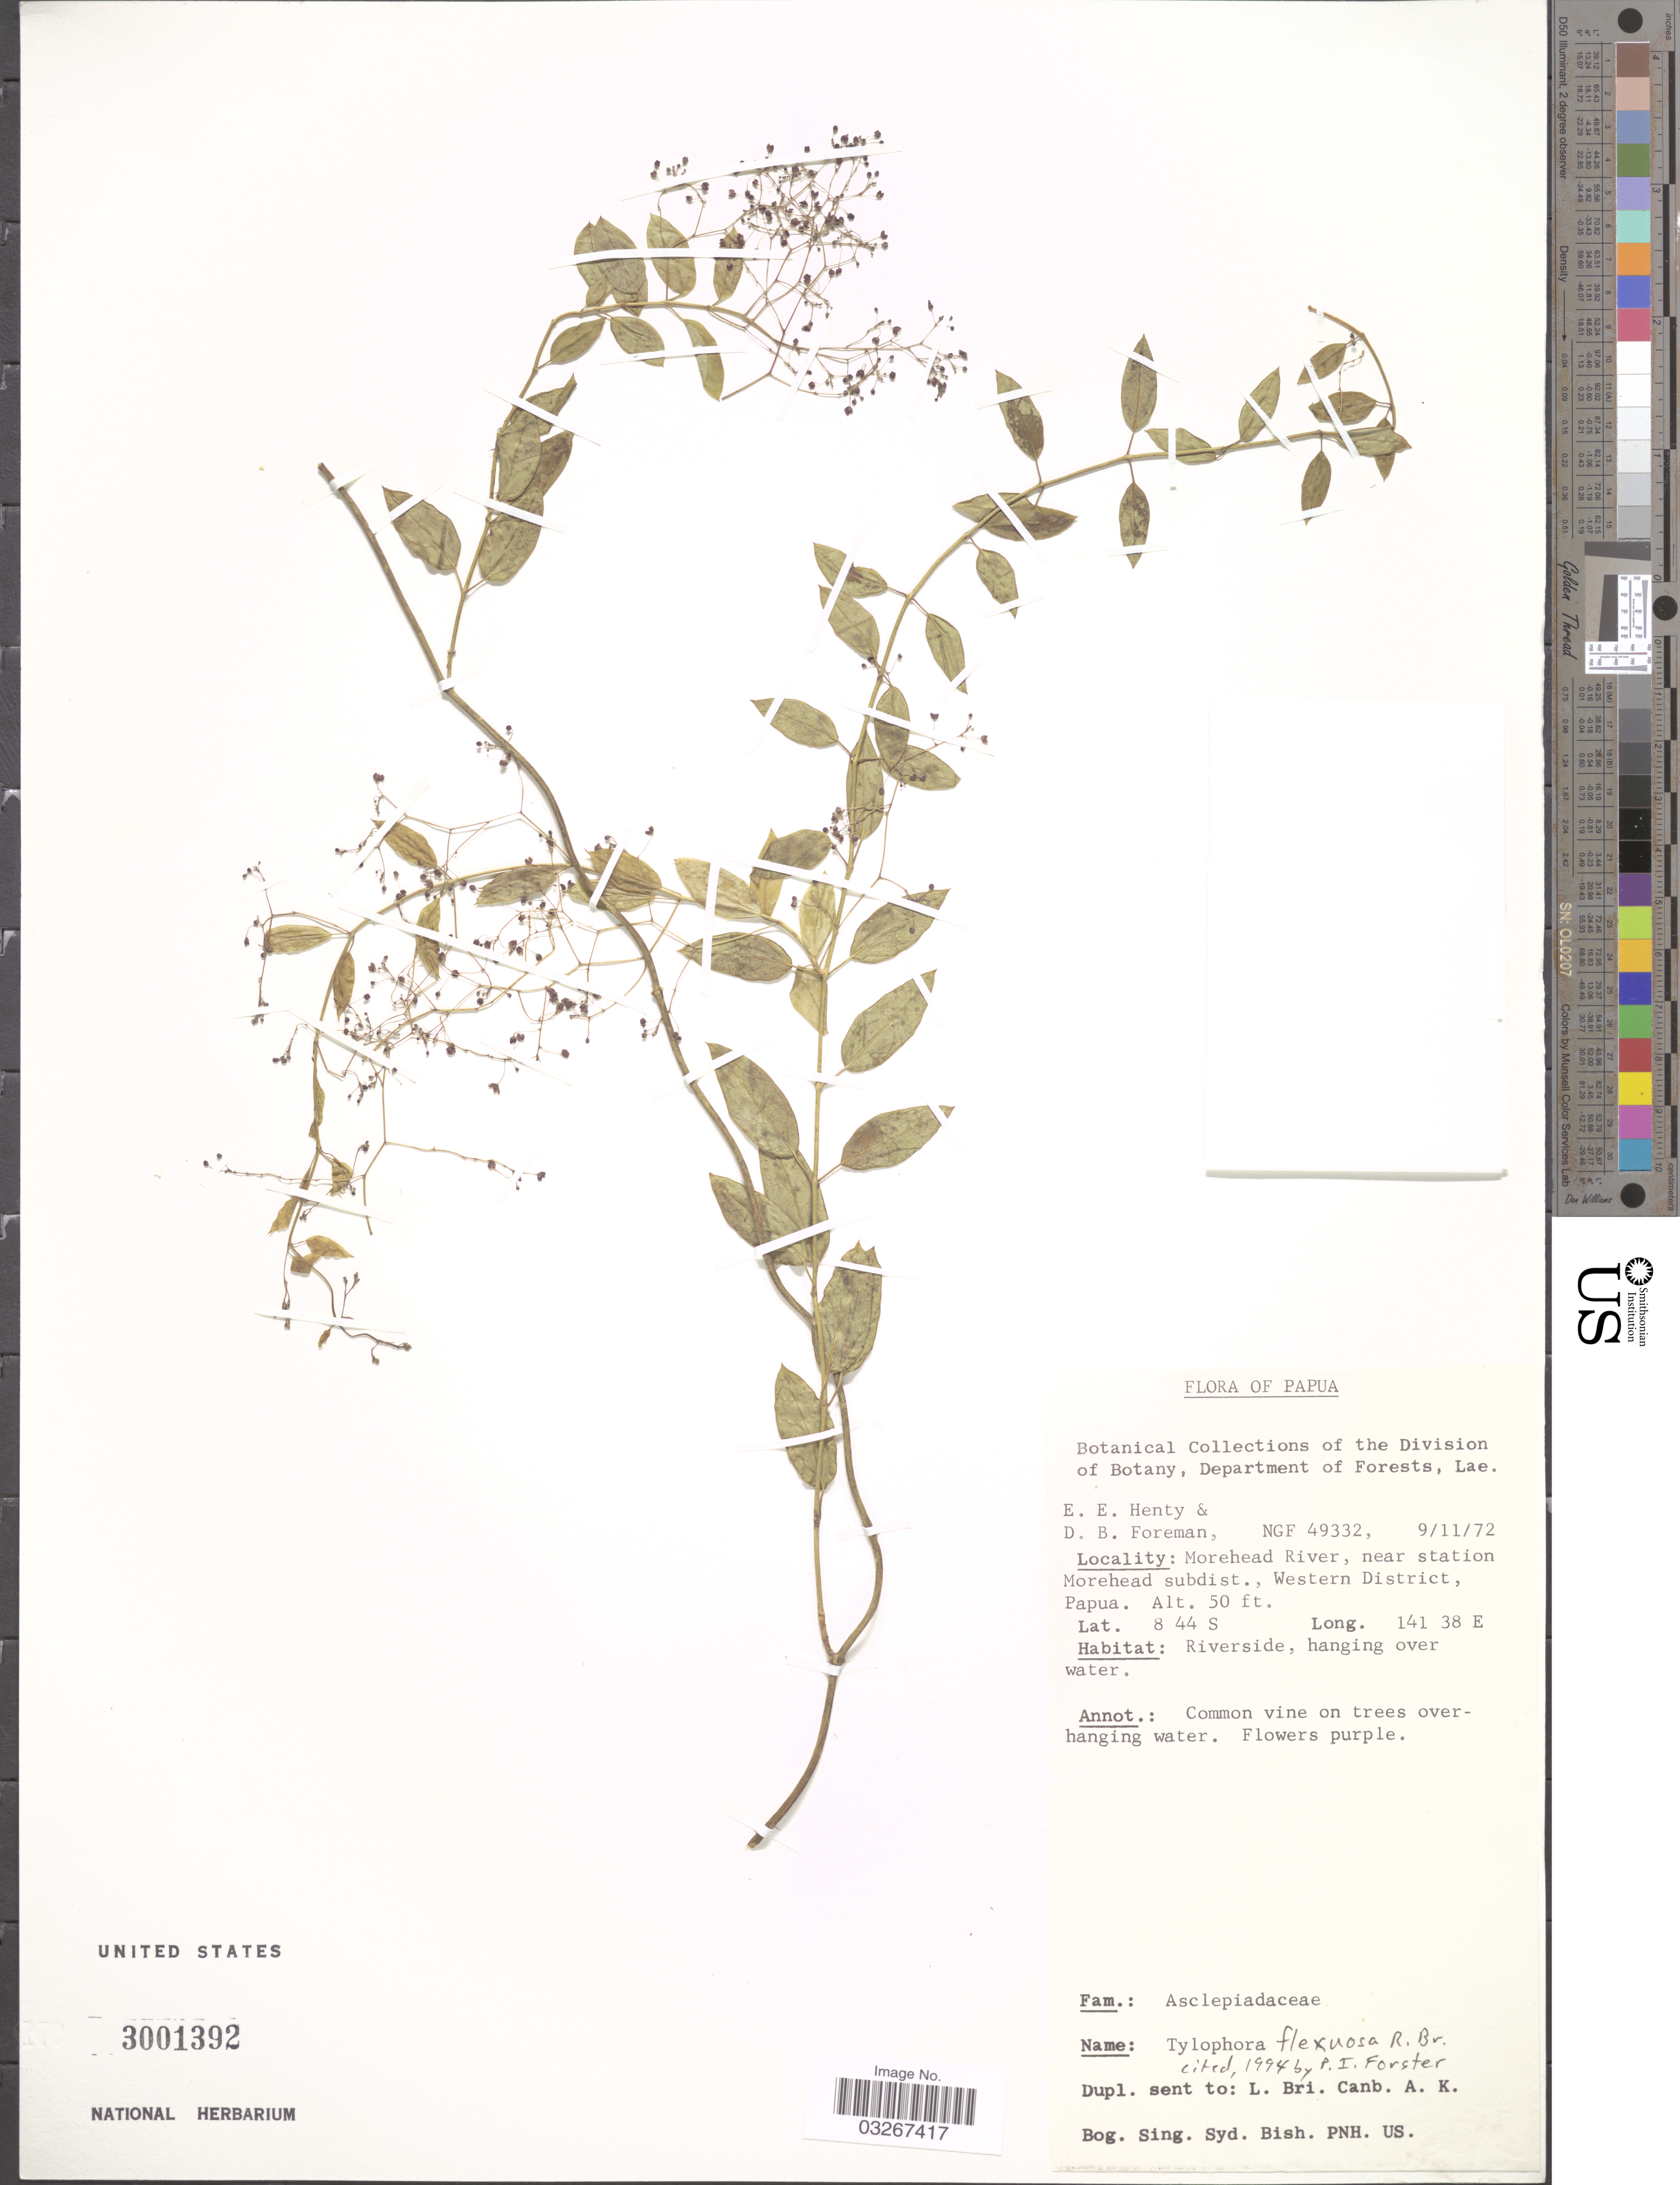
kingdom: Plantae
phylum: Tracheophyta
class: Magnoliopsida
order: Gentianales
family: Apocynaceae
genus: Tylophora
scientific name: Tylophora flexuosa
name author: R. Br.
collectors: E. Henty & D. Foreman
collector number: NGF 49332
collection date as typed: Transcribed d/m/y: 9/11/72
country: Papua New Guinea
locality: Morehead River, near station Morehead subdist., Western District, Papua.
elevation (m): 15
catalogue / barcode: US 3001392